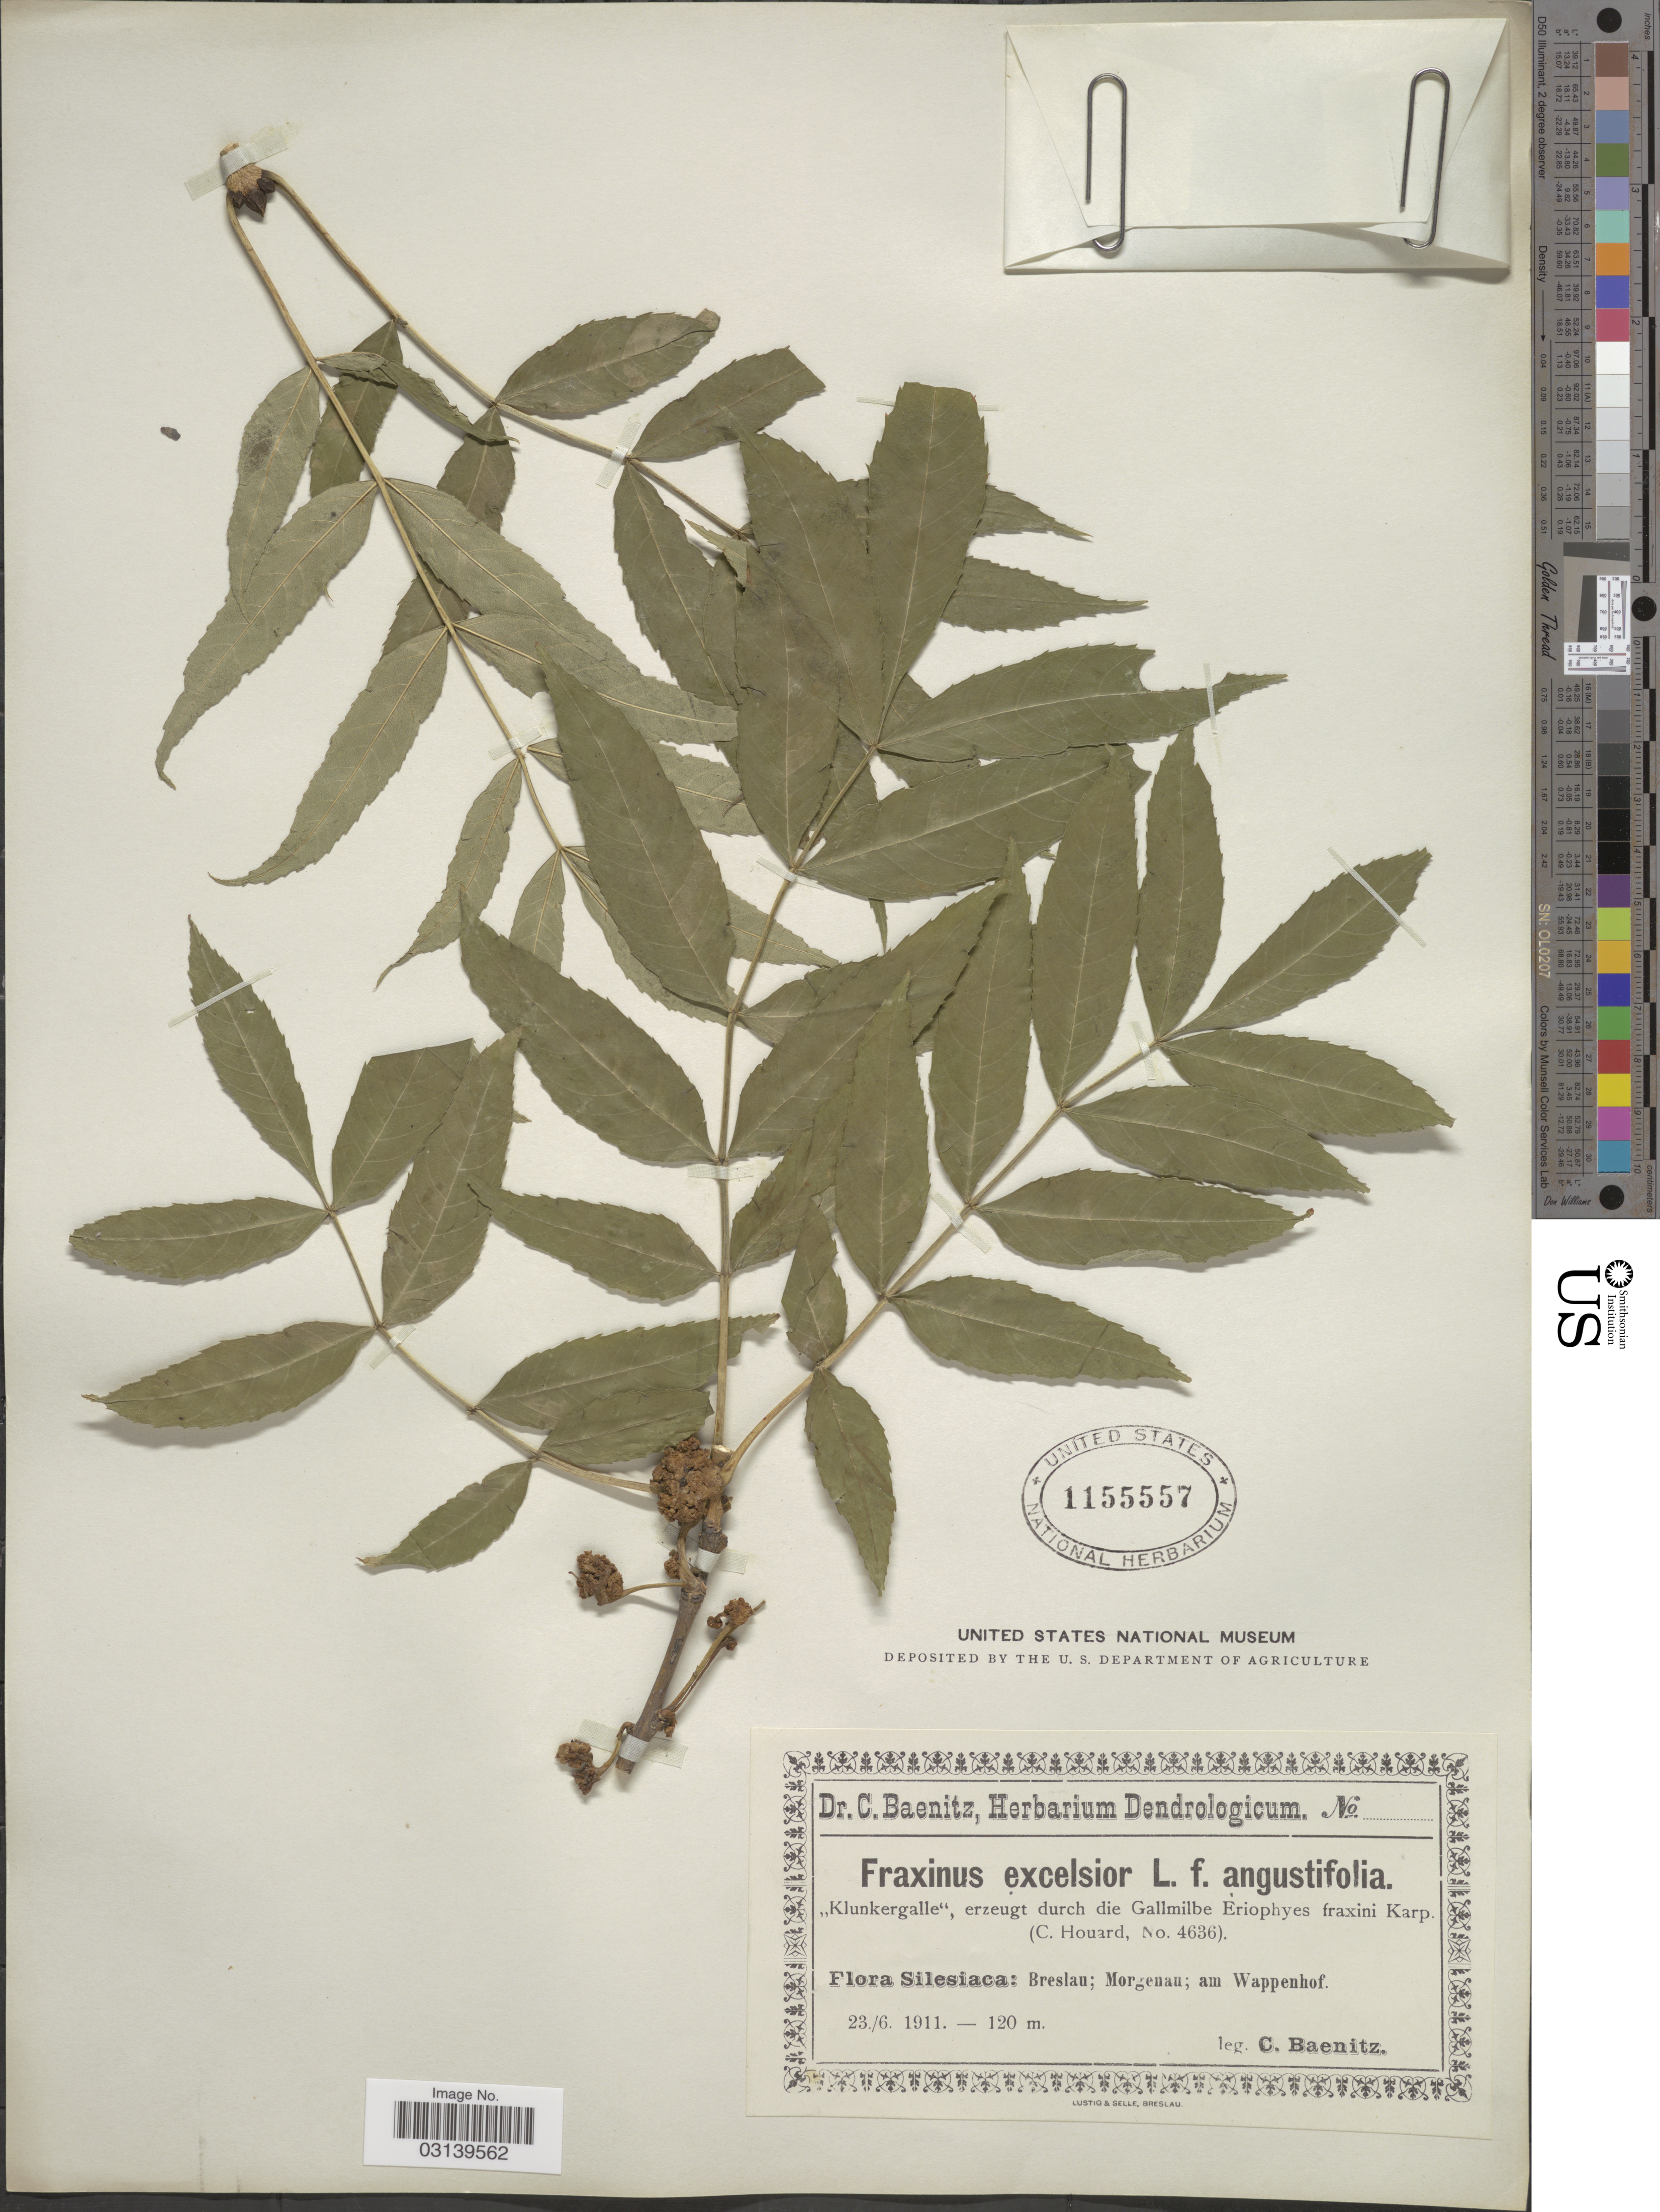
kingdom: Plantae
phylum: Tracheophyta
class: Magnoliopsida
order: Lamiales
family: Oleaceae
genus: Fraxinus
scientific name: Fraxinus excelsior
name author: L.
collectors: C. G. Baenitz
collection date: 1911-06-23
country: Poland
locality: Silesiaca: Breslau; Morgenau; am Wappenhof.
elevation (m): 120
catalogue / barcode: US 1155557